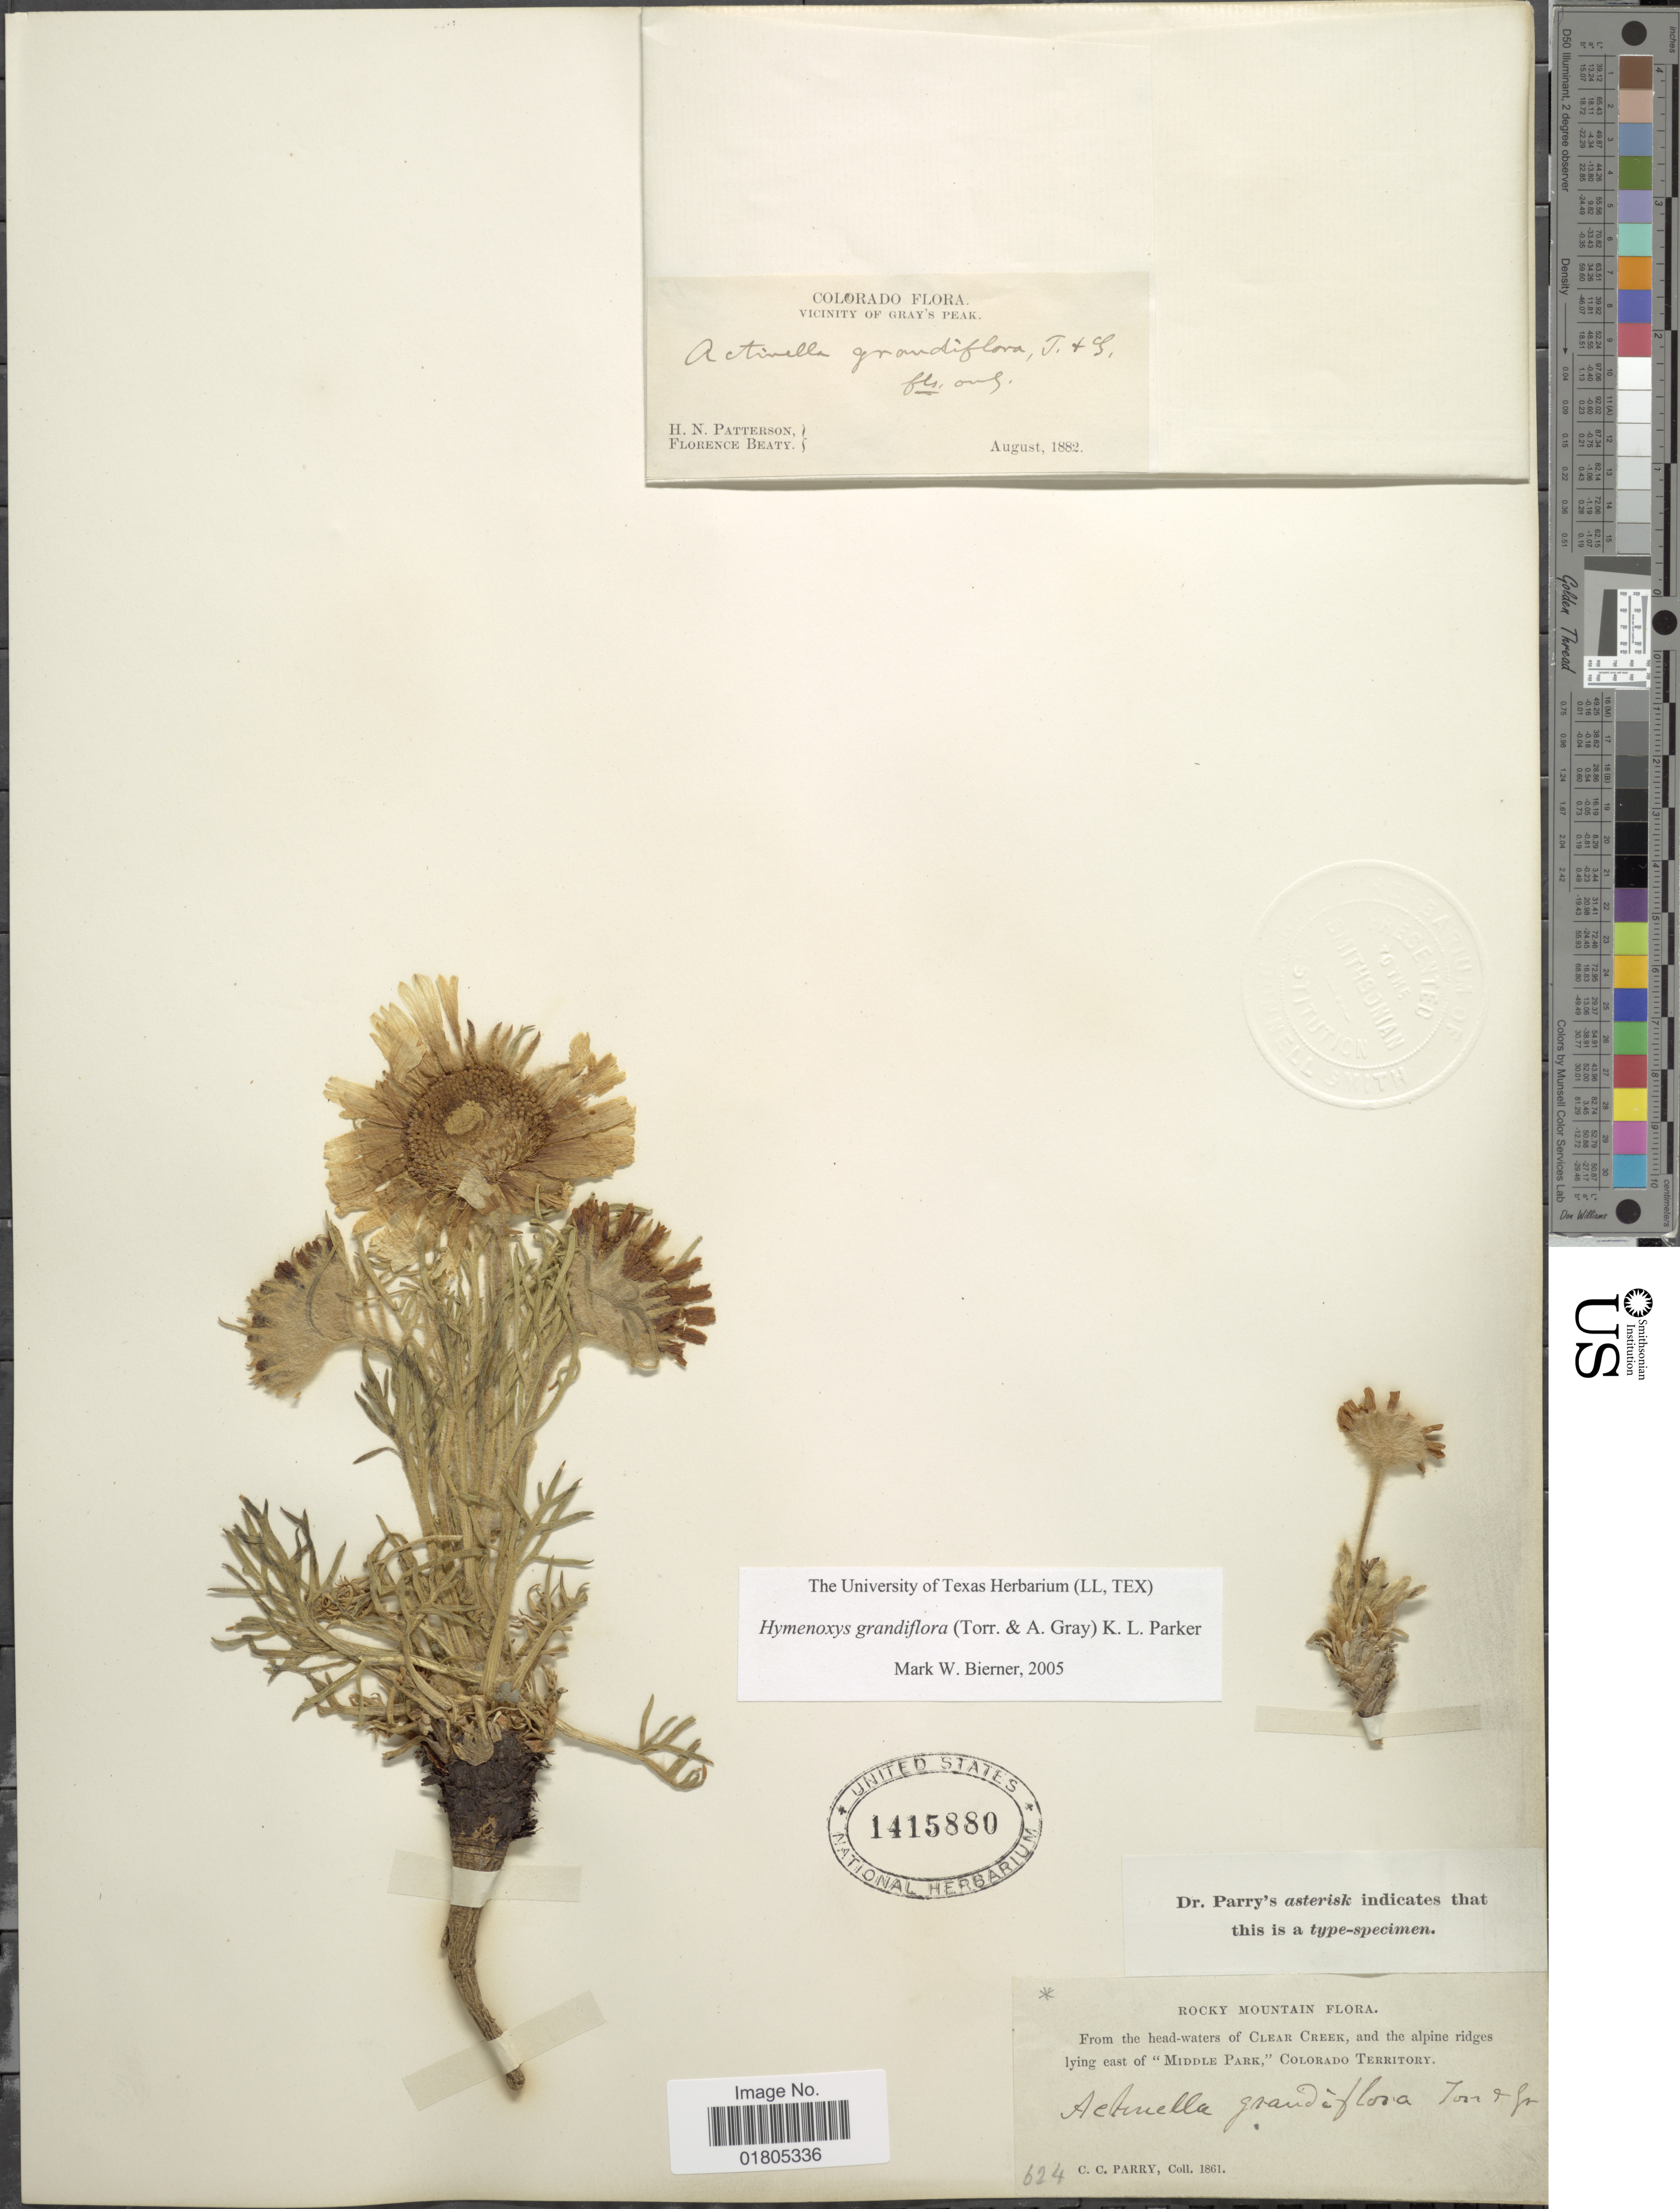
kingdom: Plantae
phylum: Tracheophyta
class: Magnoliopsida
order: Asterales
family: Asteraceae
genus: Actinea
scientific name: Actinea grandiflora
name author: (Torr. & A. Gray) Kuntze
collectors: C. C. Parry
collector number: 624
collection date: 1861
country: United States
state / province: Colorado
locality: From the Head-waters of Clear Creek, and the alpine ridges lying east of Middle Park, Colorado Territory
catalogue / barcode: US 1415880